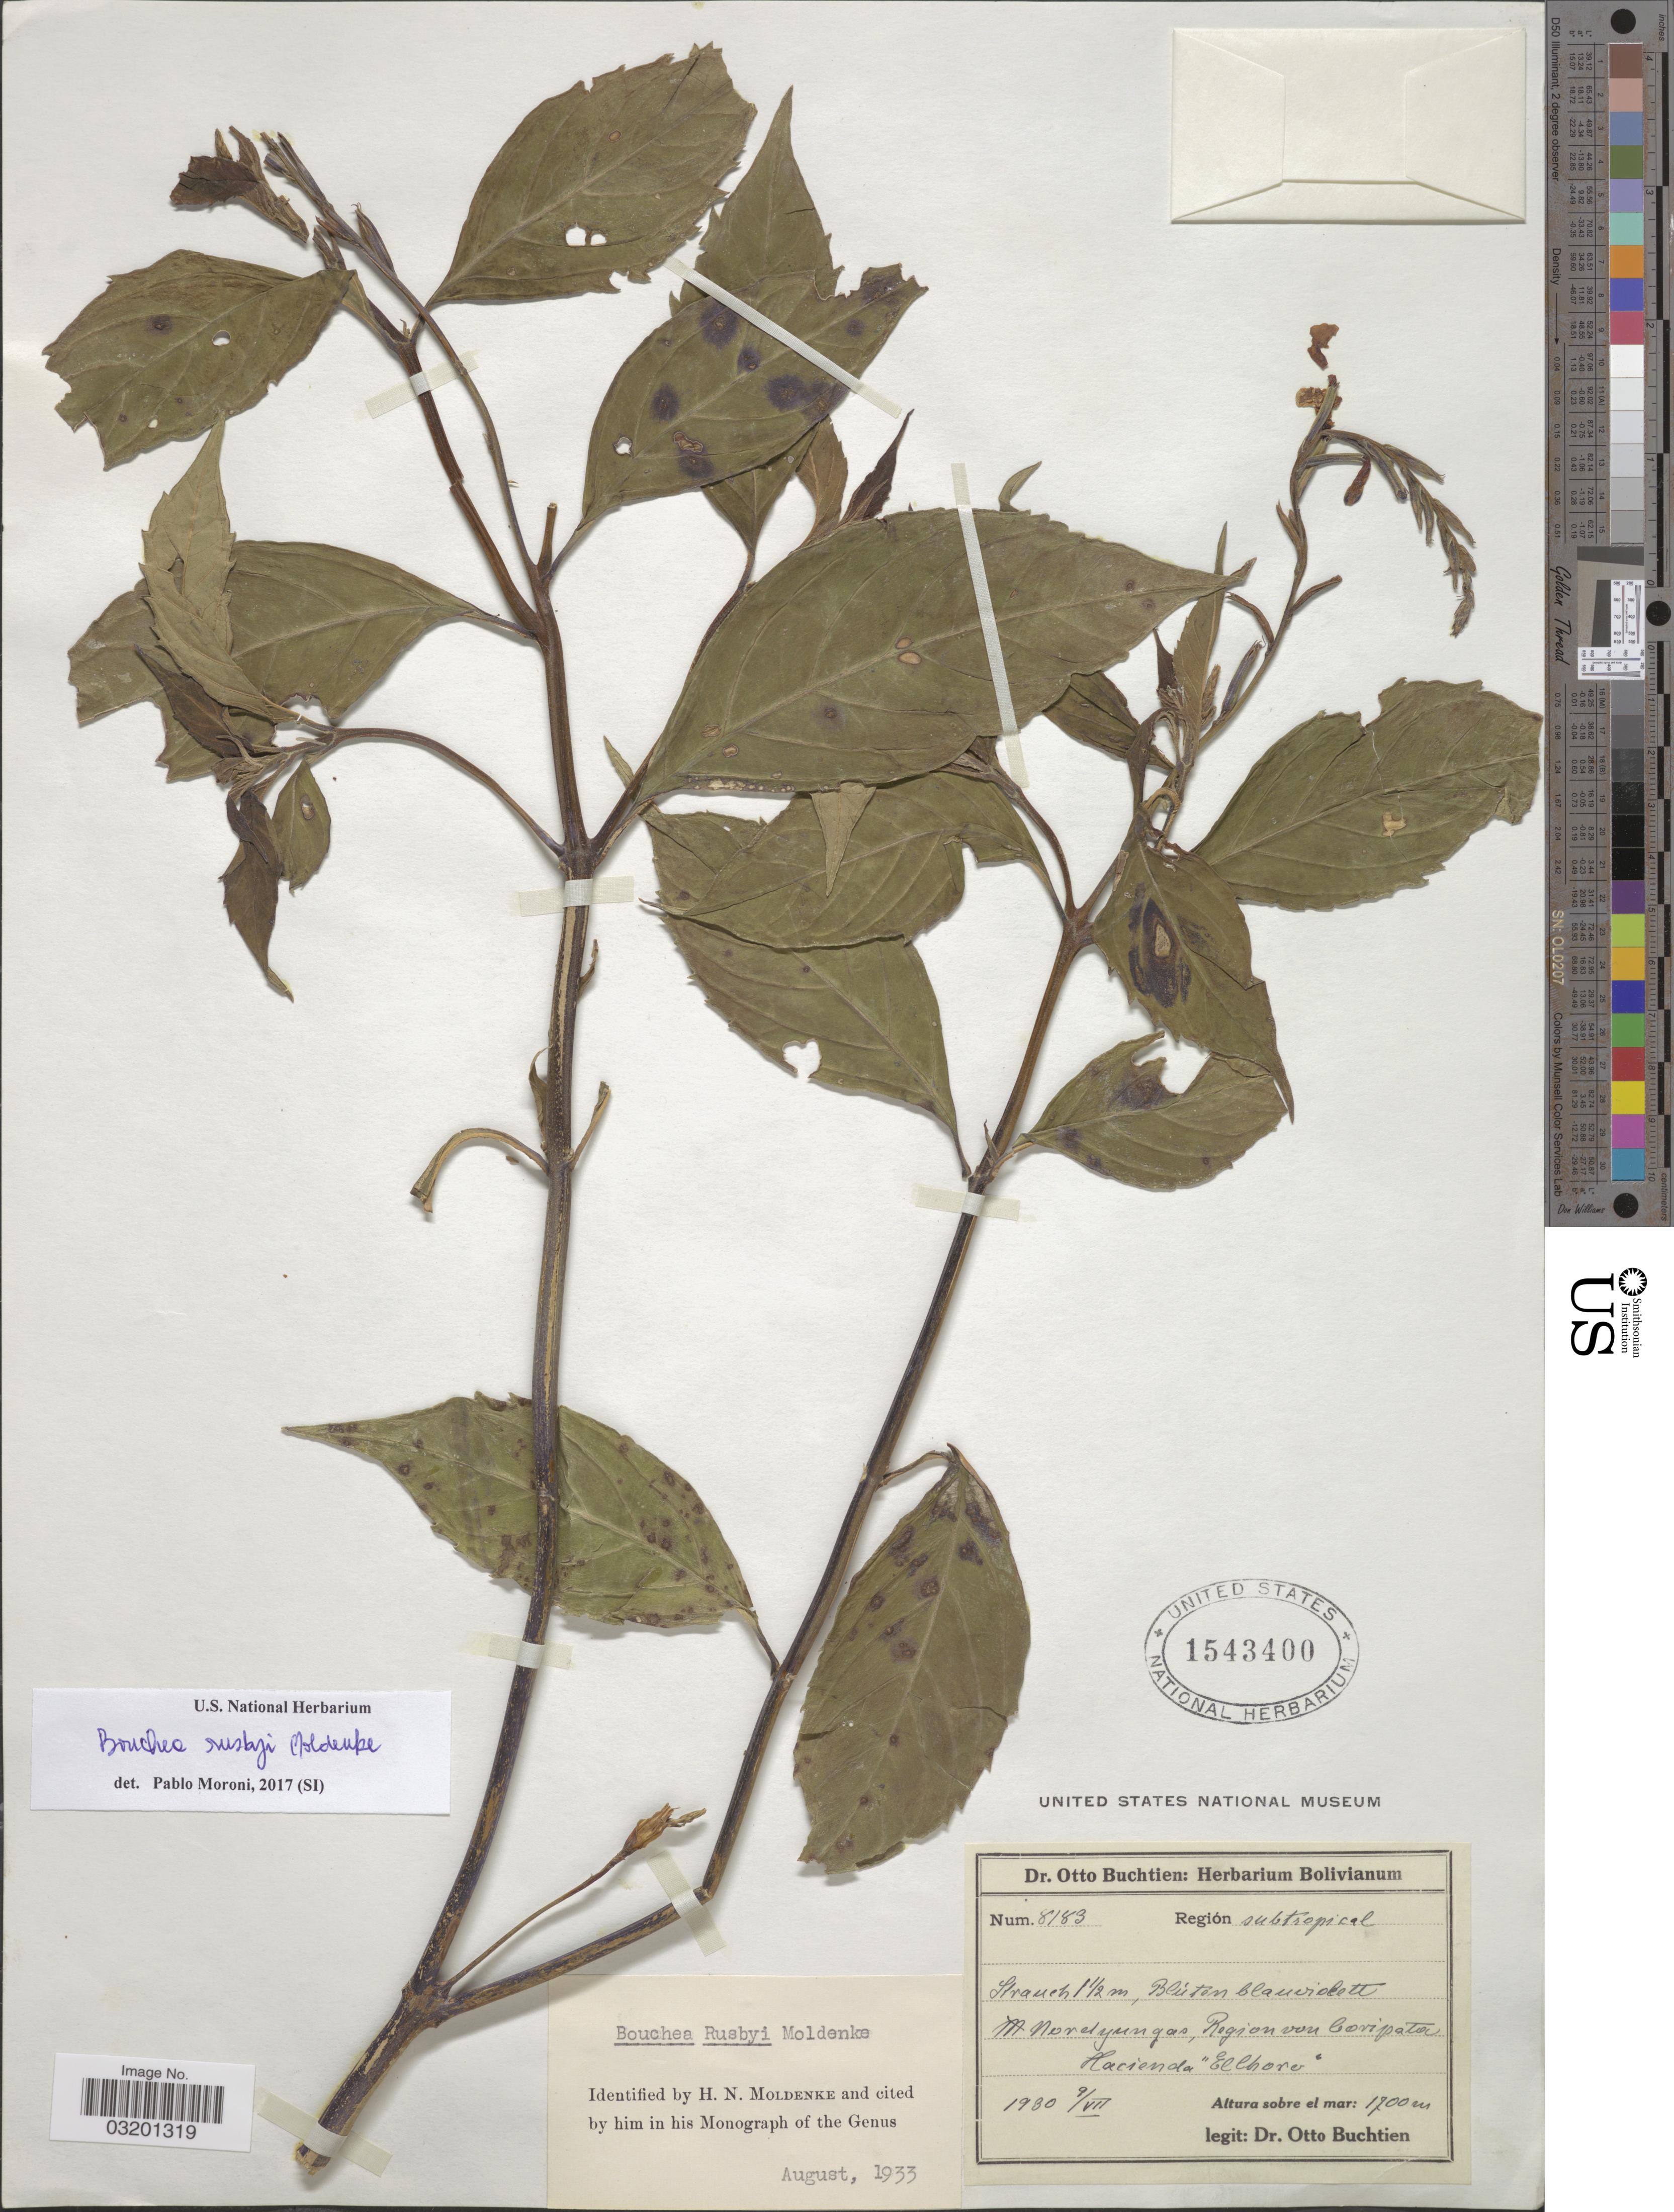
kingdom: Plantae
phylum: Tracheophyta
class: Magnoliopsida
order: Lamiales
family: Verbenaceae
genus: Bouchea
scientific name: Bouchea rusbyi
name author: Moldenke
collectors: O. Buchtien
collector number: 8183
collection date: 1930-07-09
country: Bolivia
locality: Región subtropical, Nordyungas, Region von Coripata, Hacienda "Elhoro".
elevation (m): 1700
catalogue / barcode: US 1543400